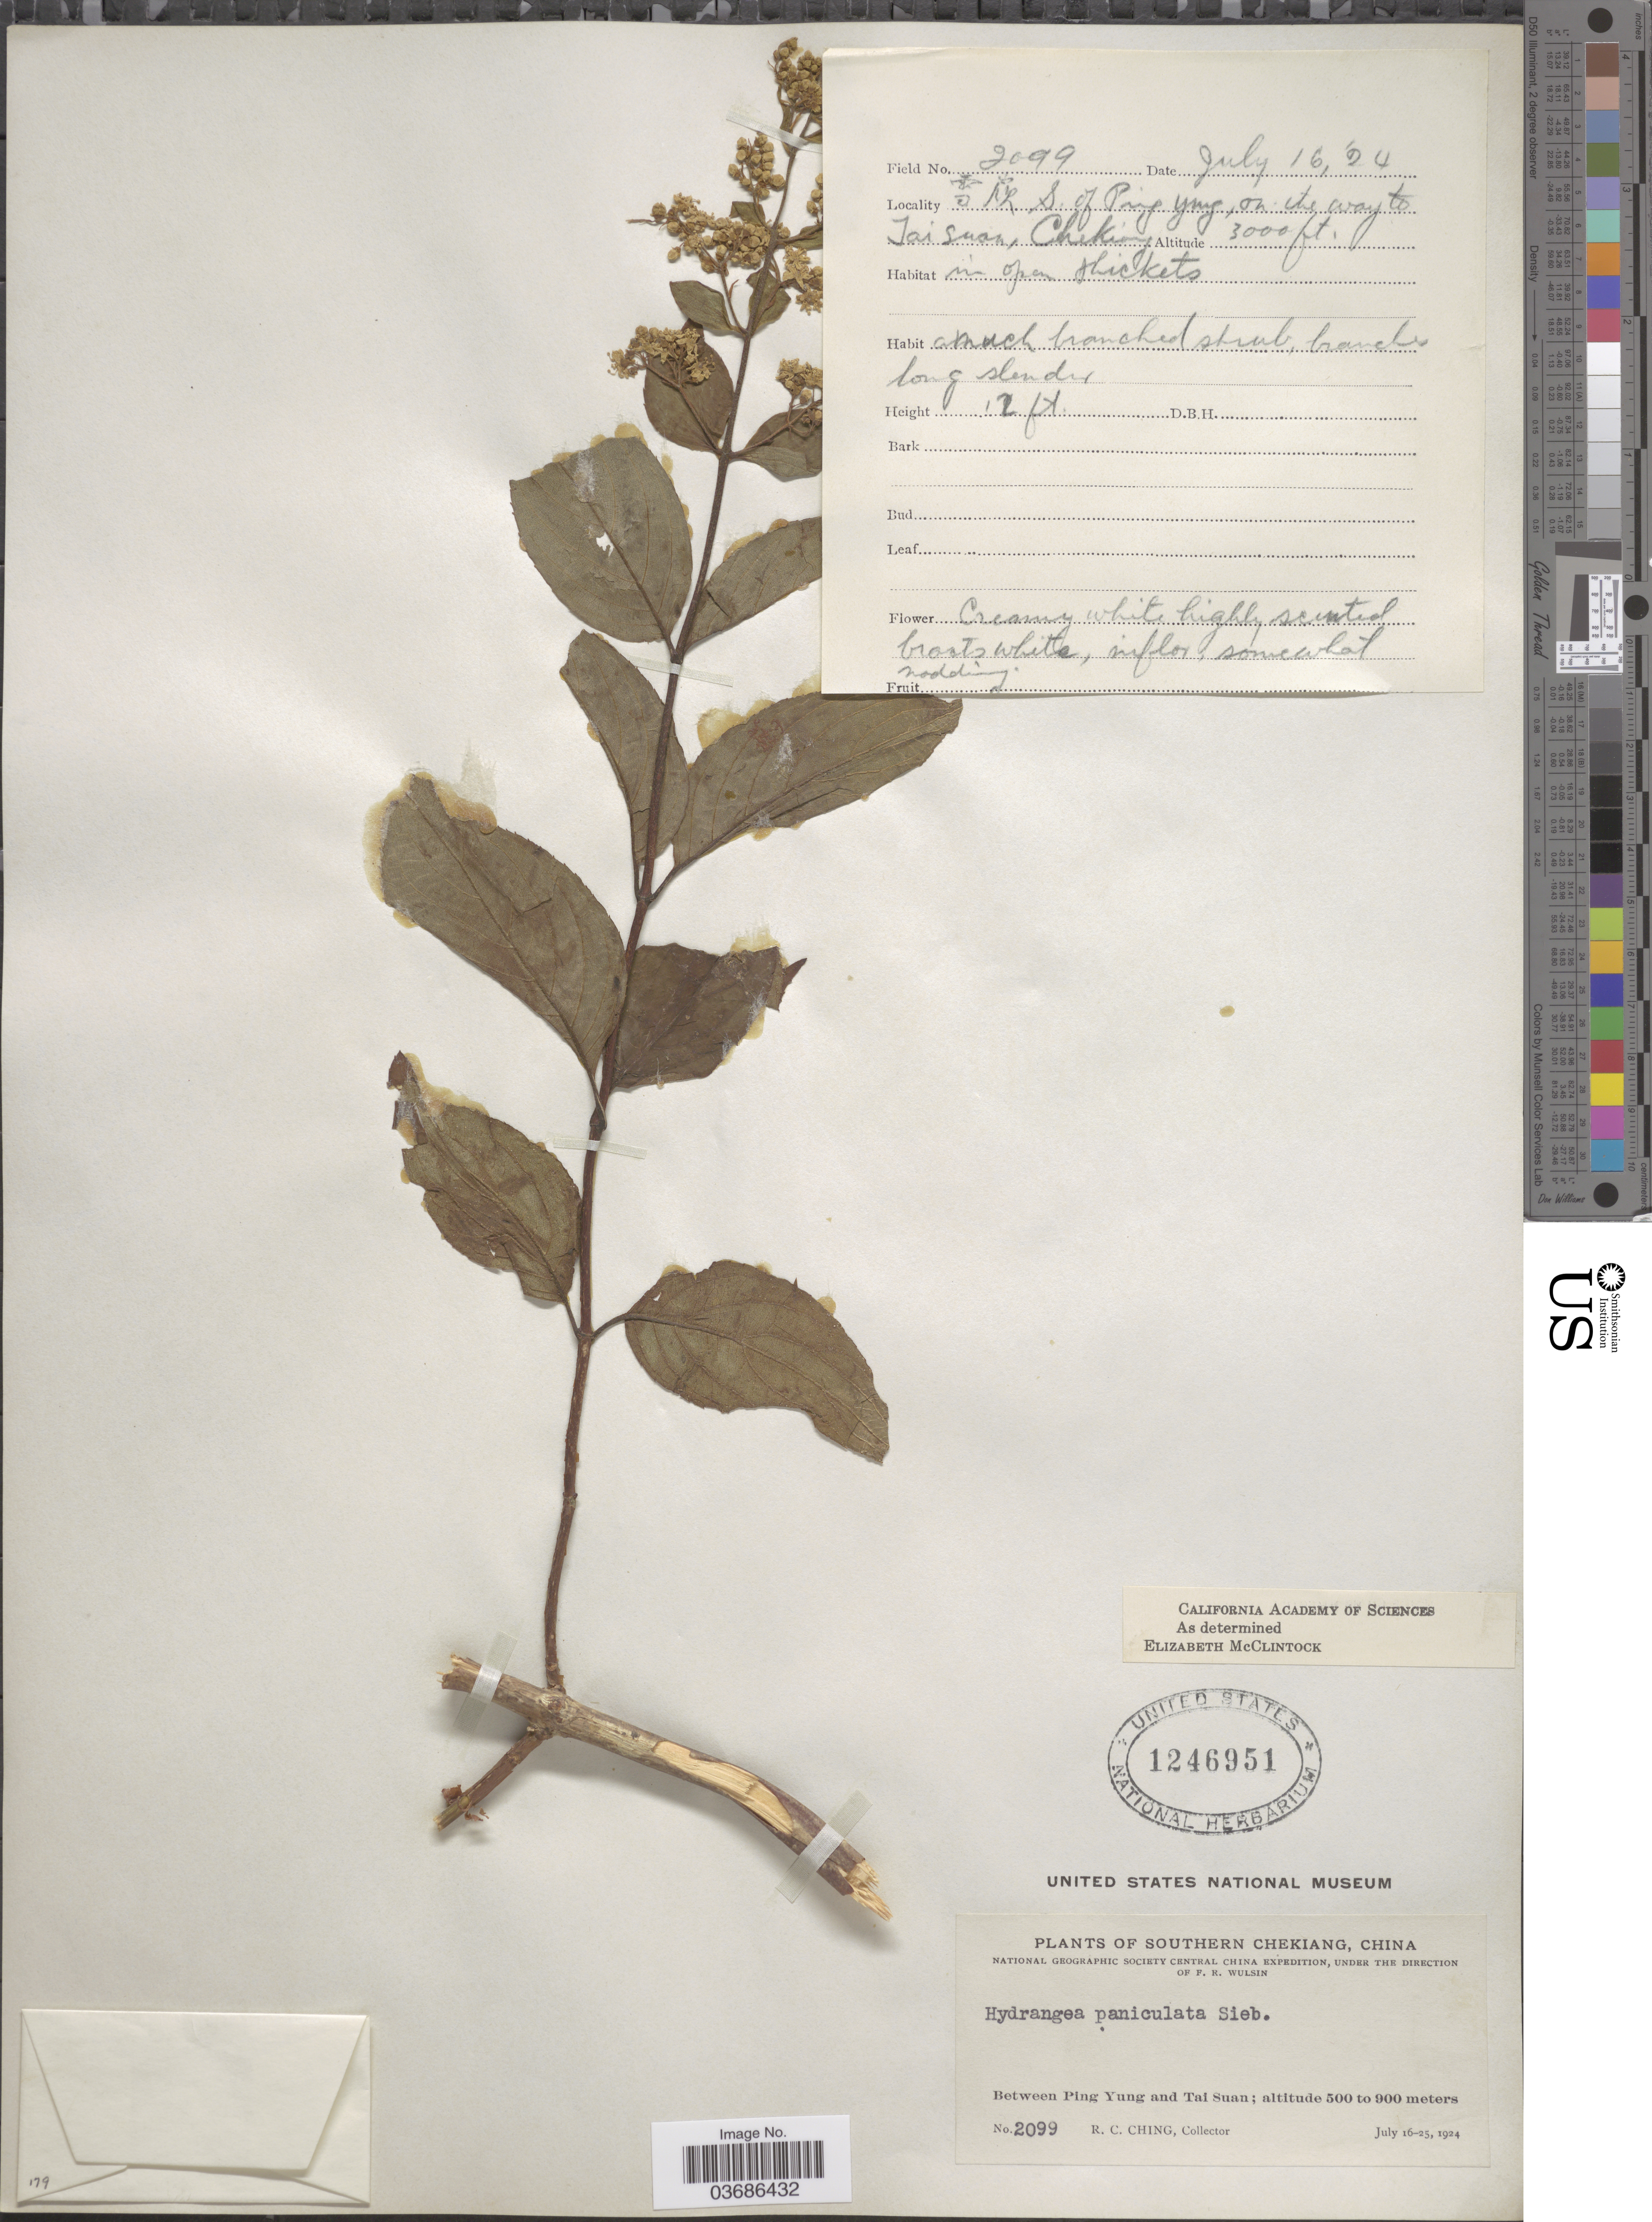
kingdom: Plantae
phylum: Tracheophyta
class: Magnoliopsida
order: Cornales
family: Hydrangeaceae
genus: Hydrangea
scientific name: Hydrangea paniculata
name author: Siebold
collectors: R. C. Ching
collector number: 2099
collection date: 1924-07-16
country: China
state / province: Zhejiang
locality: X. S. of Ping Yung, on the way to Tai [interpreted] Suan [interpreted], Chekiang. Southern Chekiang. National Geographic Society Central China Expedition. Between Ping Yung and Tai Suan.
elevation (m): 500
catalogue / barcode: US 1246951